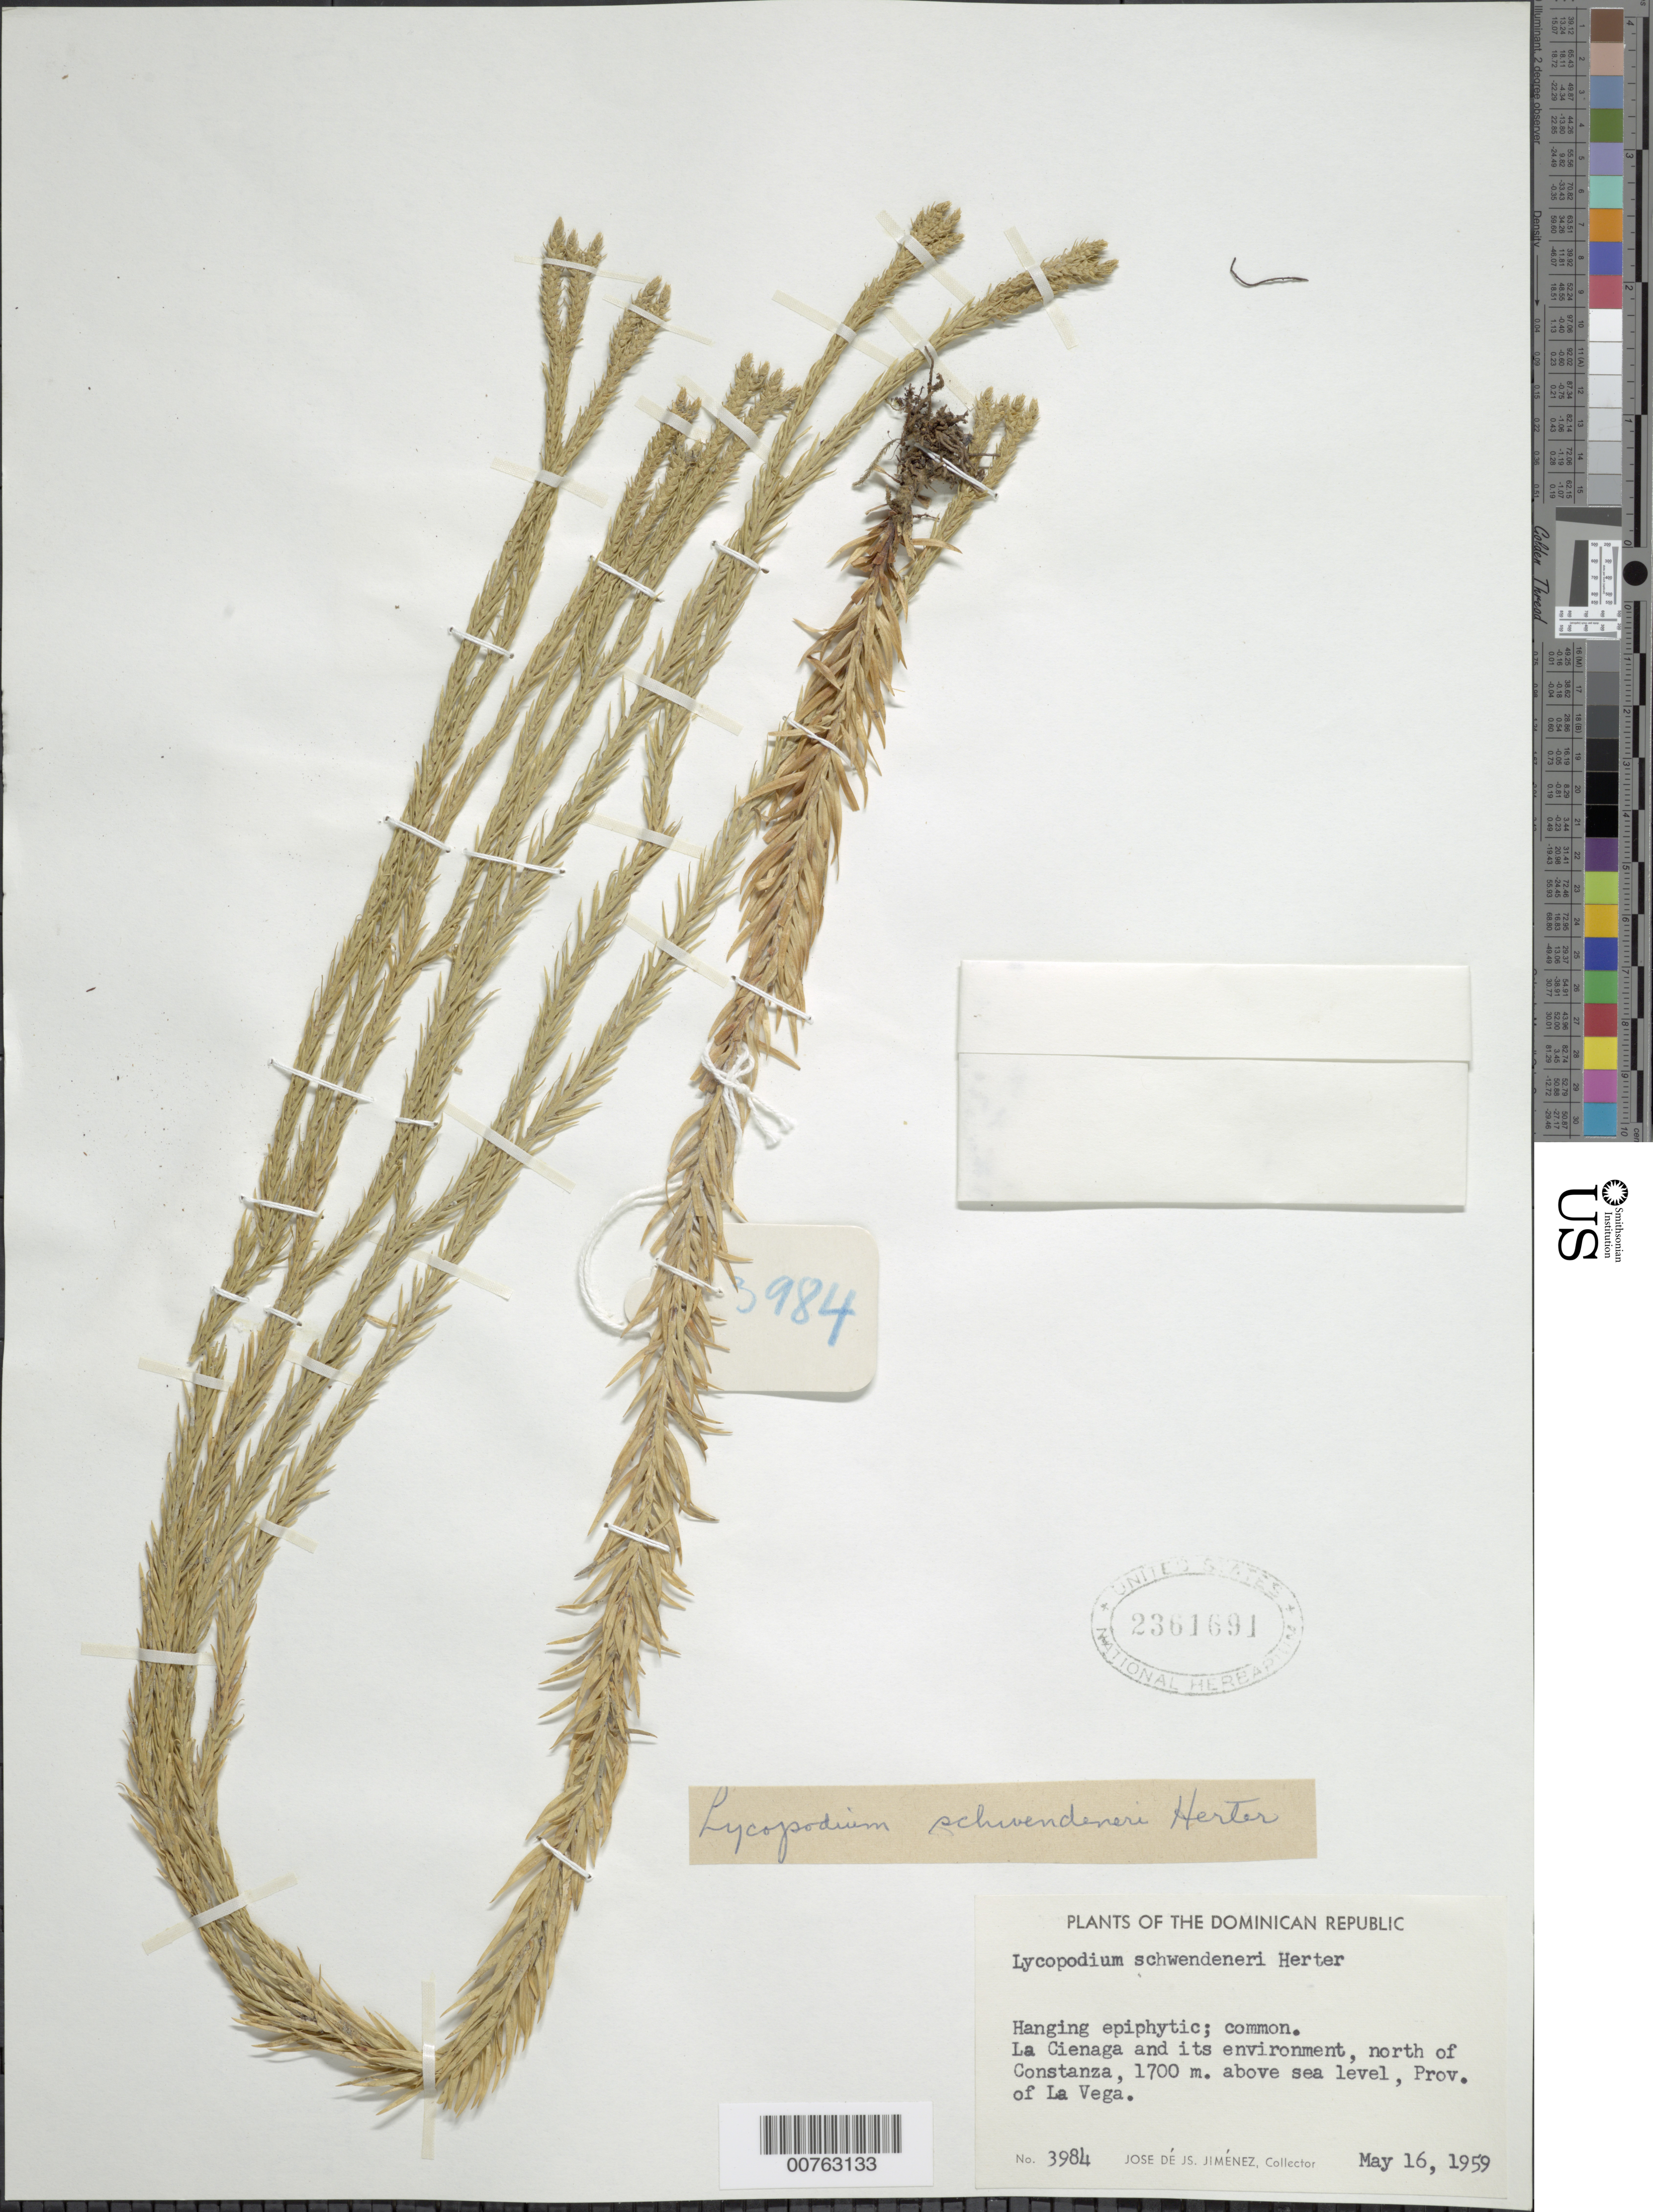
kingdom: Plantae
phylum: Tracheophyta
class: Lycopodiopsida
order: Lycopodiales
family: Lycopodiaceae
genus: Phlegmariurus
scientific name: Phlegmariurus taxifolius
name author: (Sw.) Á. Löve & D. Löve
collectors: J. J. Jiménez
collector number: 3984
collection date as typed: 16 May 1959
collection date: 1959-05-16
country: Dominican Republic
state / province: La Vega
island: Hispaniola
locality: La Cienaga and its environment, N of Constanza. Provincia of La Vega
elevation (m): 1700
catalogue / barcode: US 2361691